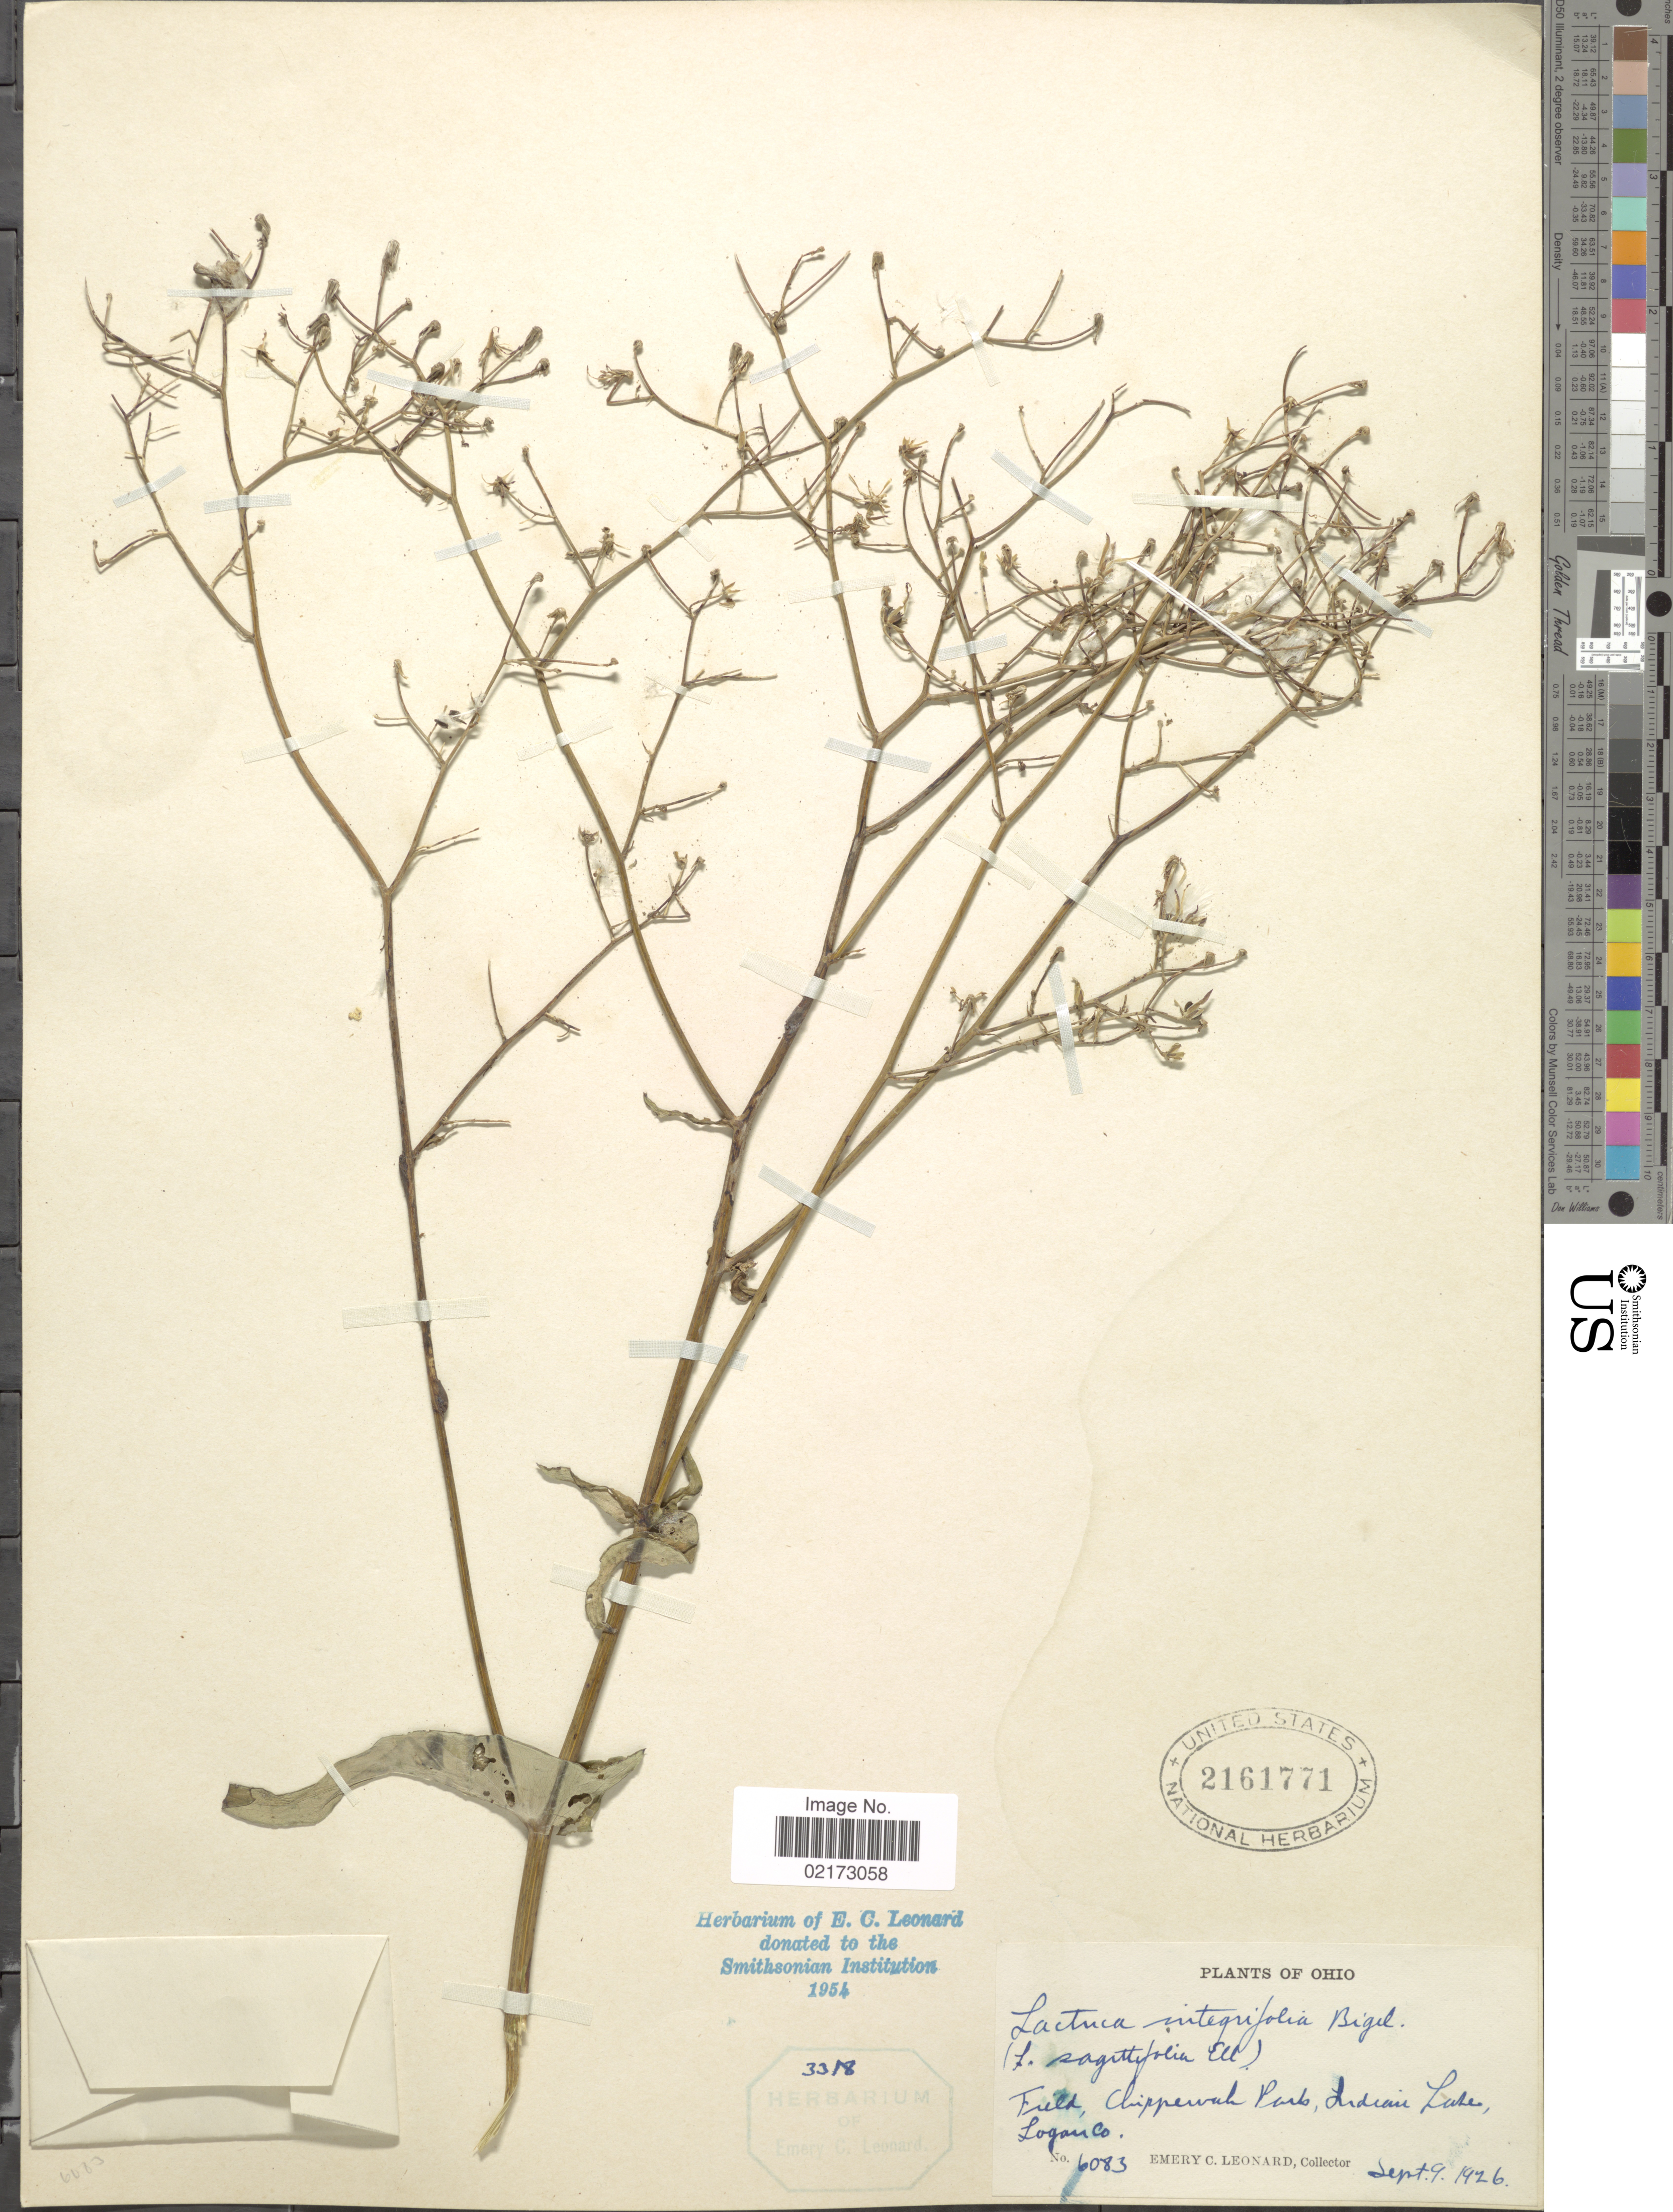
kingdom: Plantae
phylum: Tracheophyta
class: Magnoliopsida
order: Asterales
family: Asteraceae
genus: Lactuca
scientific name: Lactuca canadensis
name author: L.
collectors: E. C. Leonard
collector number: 6083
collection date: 1926-09-09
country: United States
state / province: Ohio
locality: Chippewah Parks, Indian Lake, Logan Co.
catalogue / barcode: US 2161771